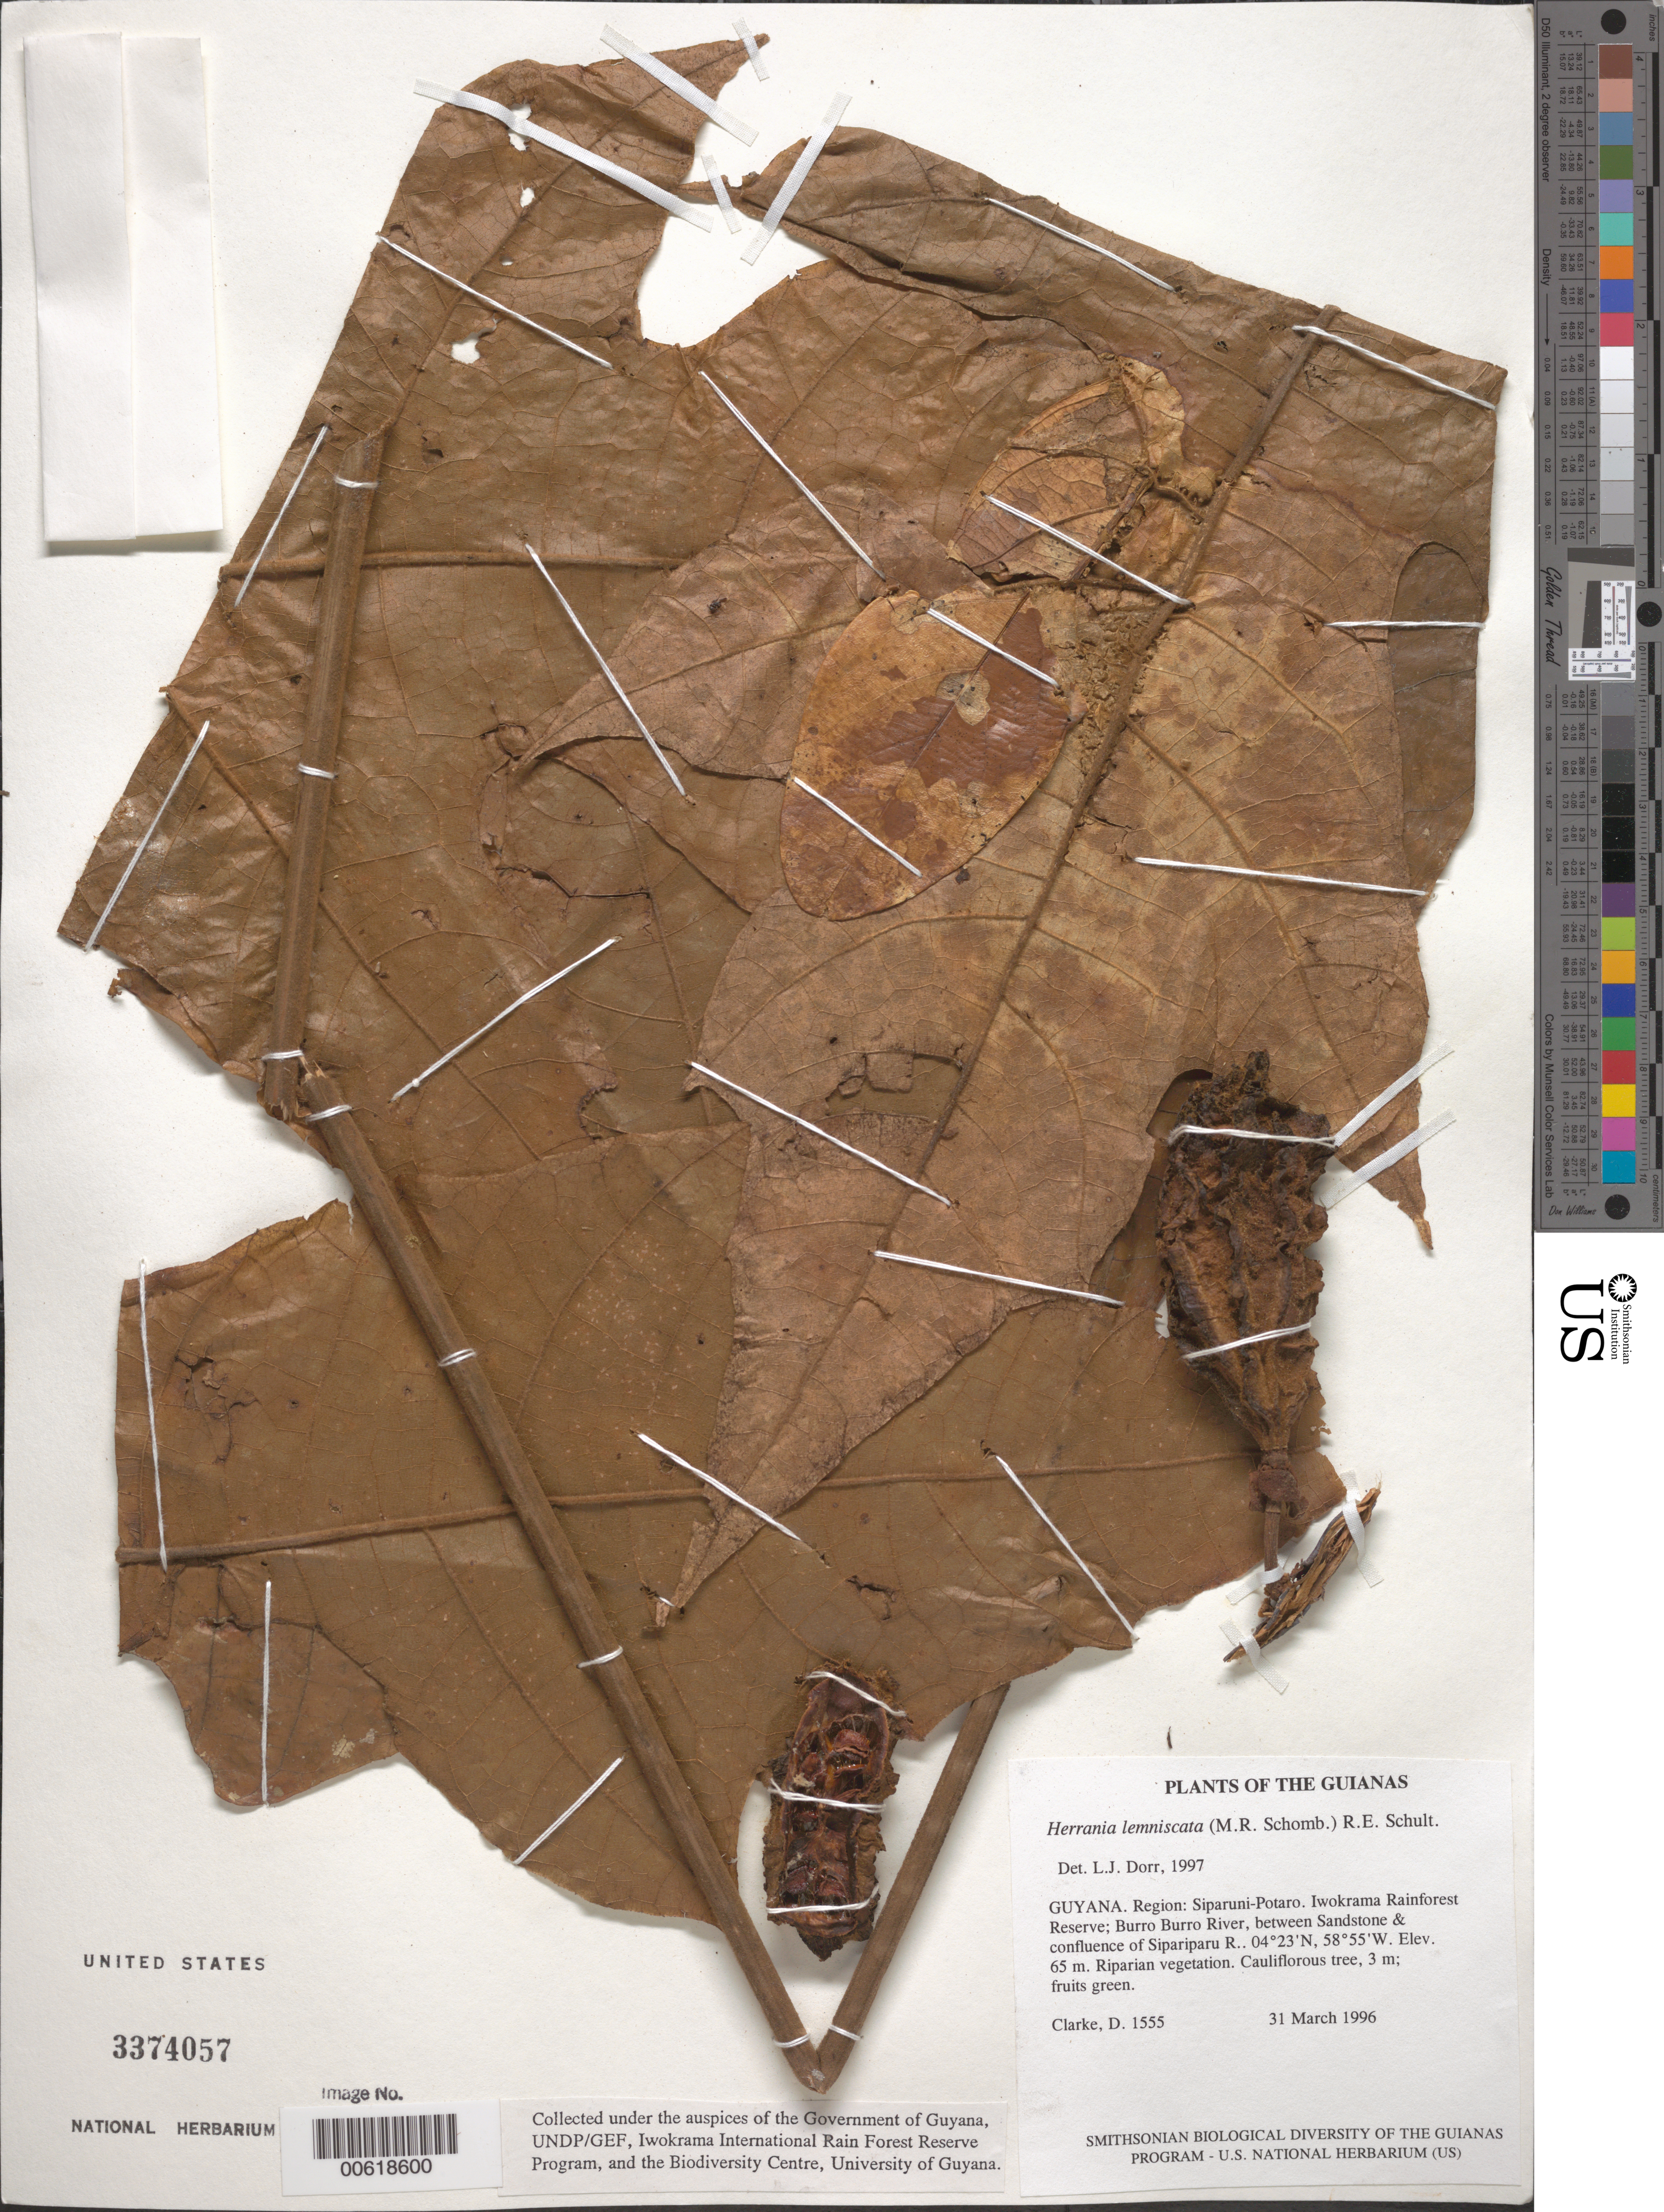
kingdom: Plantae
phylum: Tracheophyta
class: Magnoliopsida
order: Malvales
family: Malvaceae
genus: Theobroma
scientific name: Theobroma lemniscatum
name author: (R.H. Schomb.) Colli-Silva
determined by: Dorr, L. J., (BOT), Smithsonian Institution - National Museum of Natural History (UNITED STATES)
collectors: H. D. Clarke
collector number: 1555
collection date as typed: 31 March 1996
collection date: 1996-03-31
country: Guyana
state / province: Potaro-Siparuni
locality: Iwokrama Rainforest Reserve; Burro Burro River, between Sandstone & confluence of Sipariparu R.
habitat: Riparian vegetation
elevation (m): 65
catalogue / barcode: US 3374057